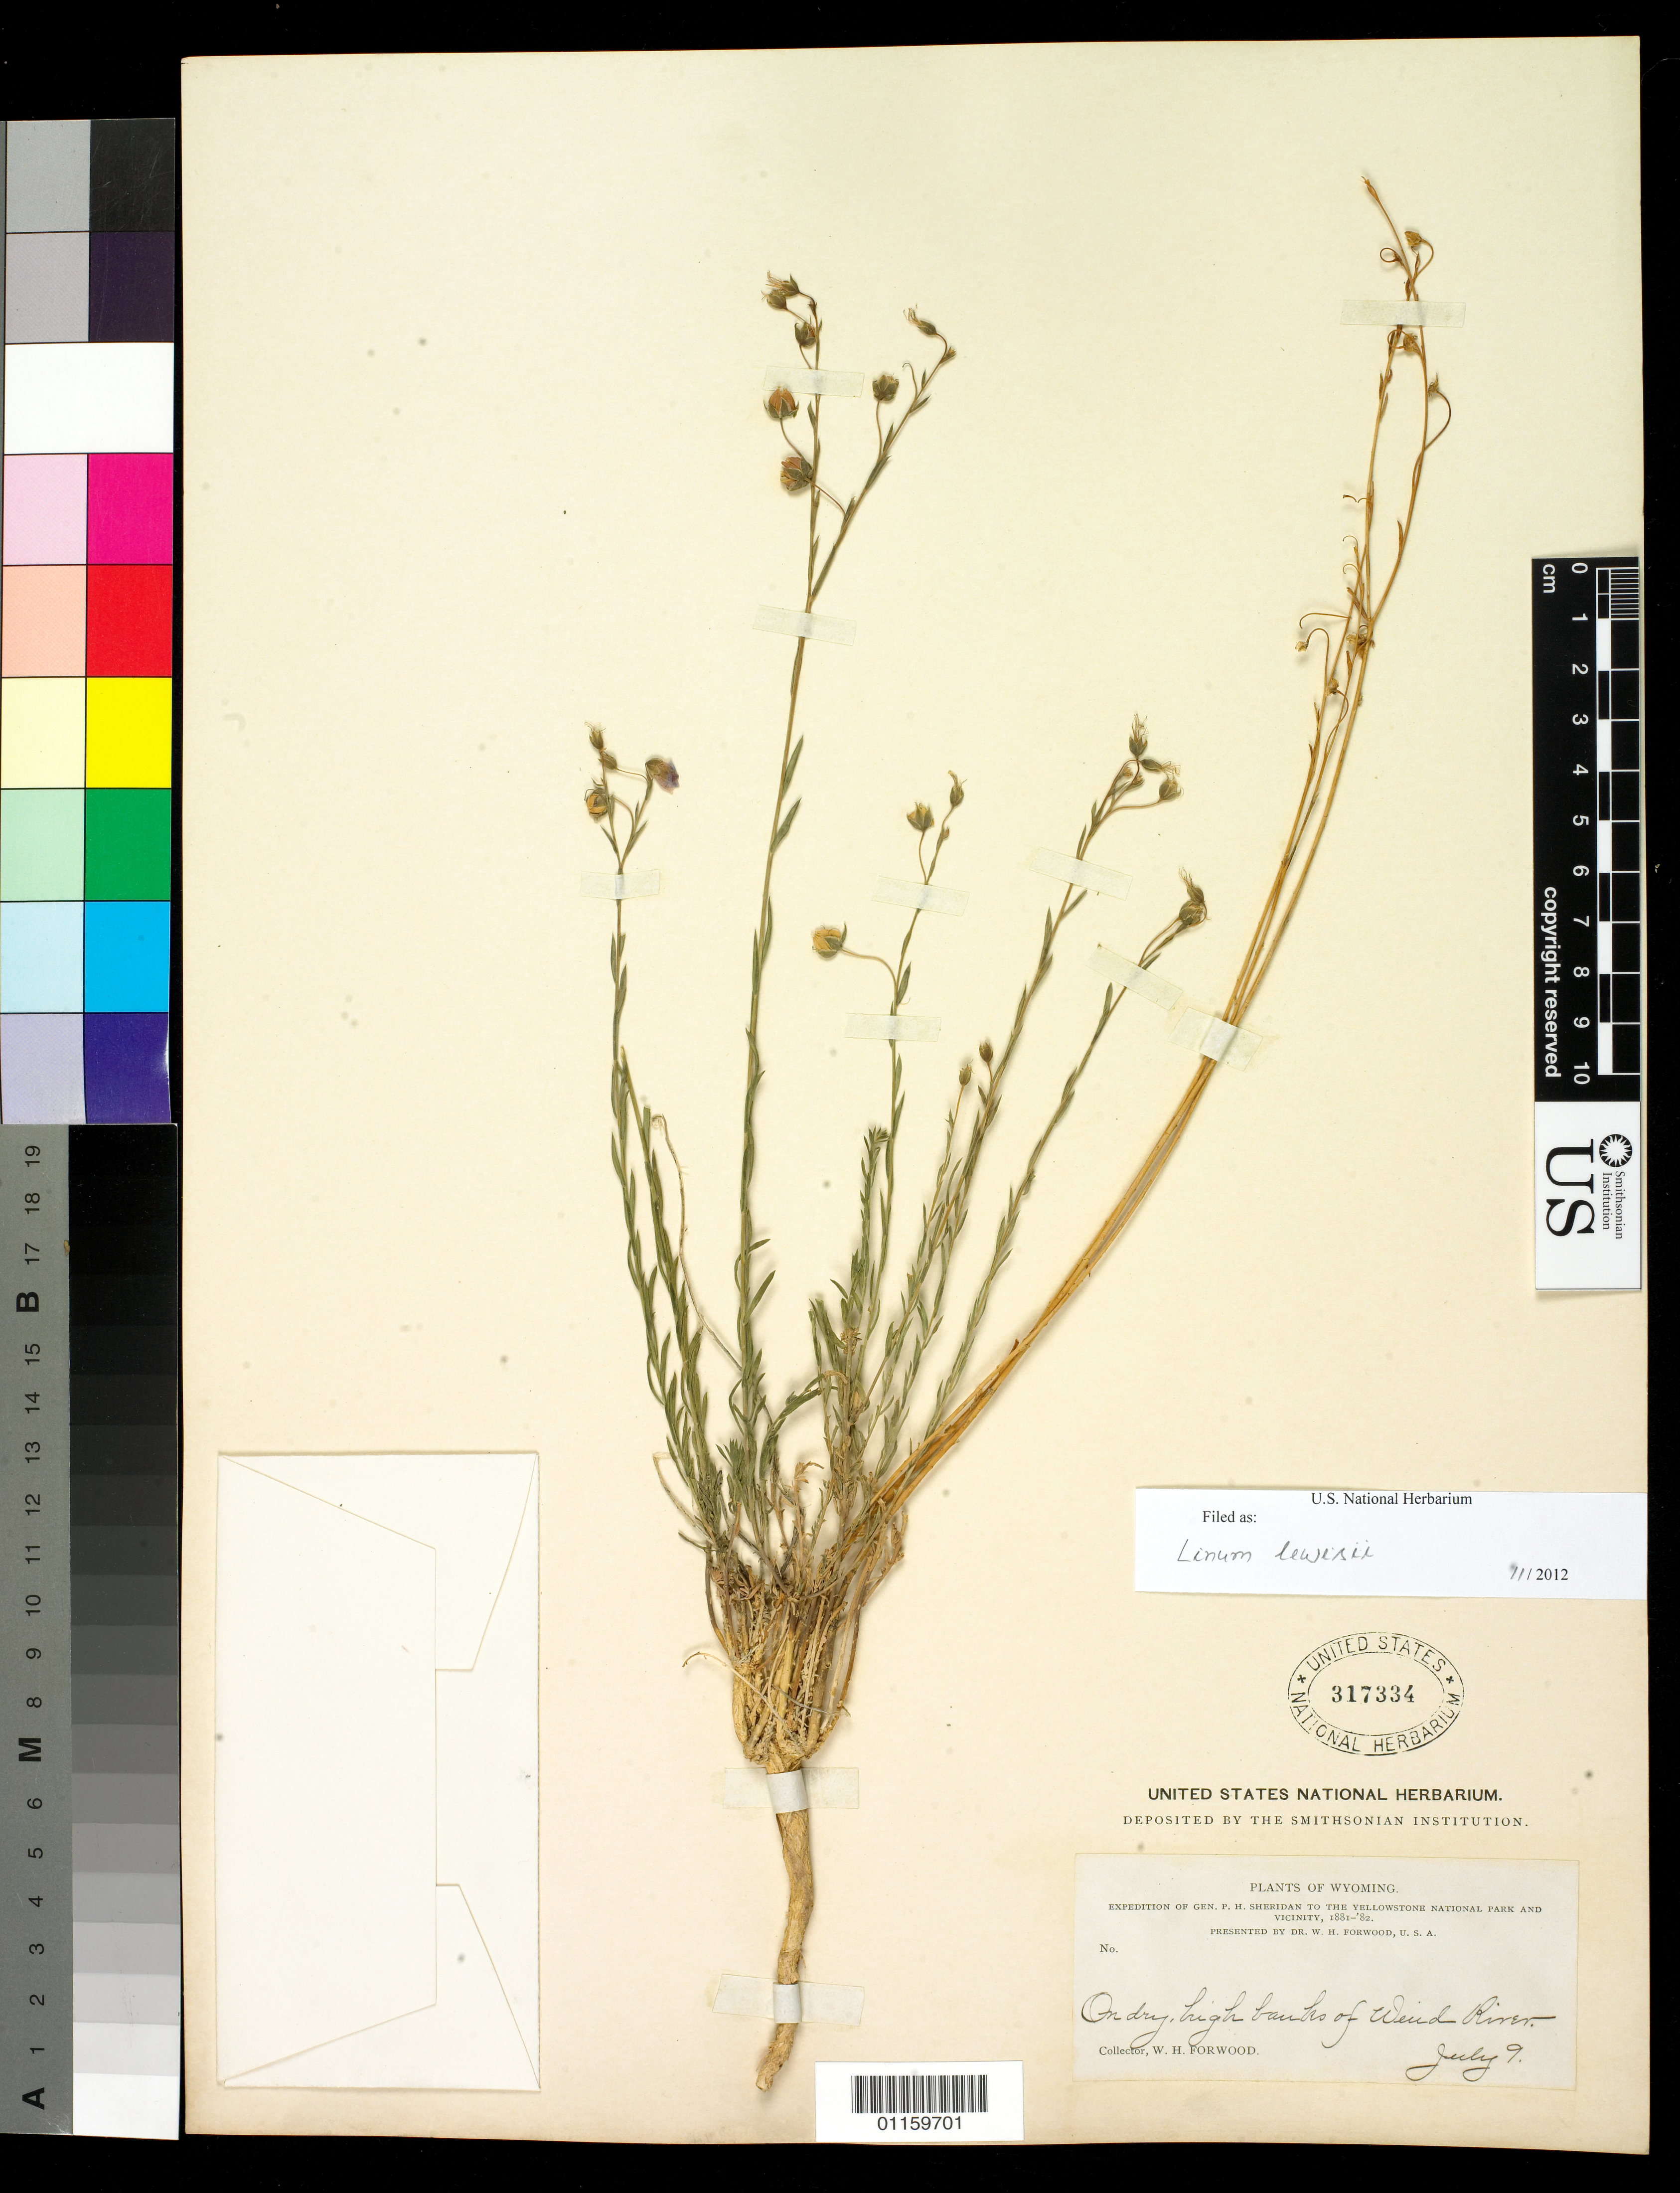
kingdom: Plantae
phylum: Tracheophyta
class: Magnoliopsida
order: Malpighiales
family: Linaceae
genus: Linum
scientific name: Linum lewisii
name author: Pursh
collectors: W. Forwood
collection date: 1881-07-09/1882-07-09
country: United States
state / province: Wyoming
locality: High banks of Wind River.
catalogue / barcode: US 317334